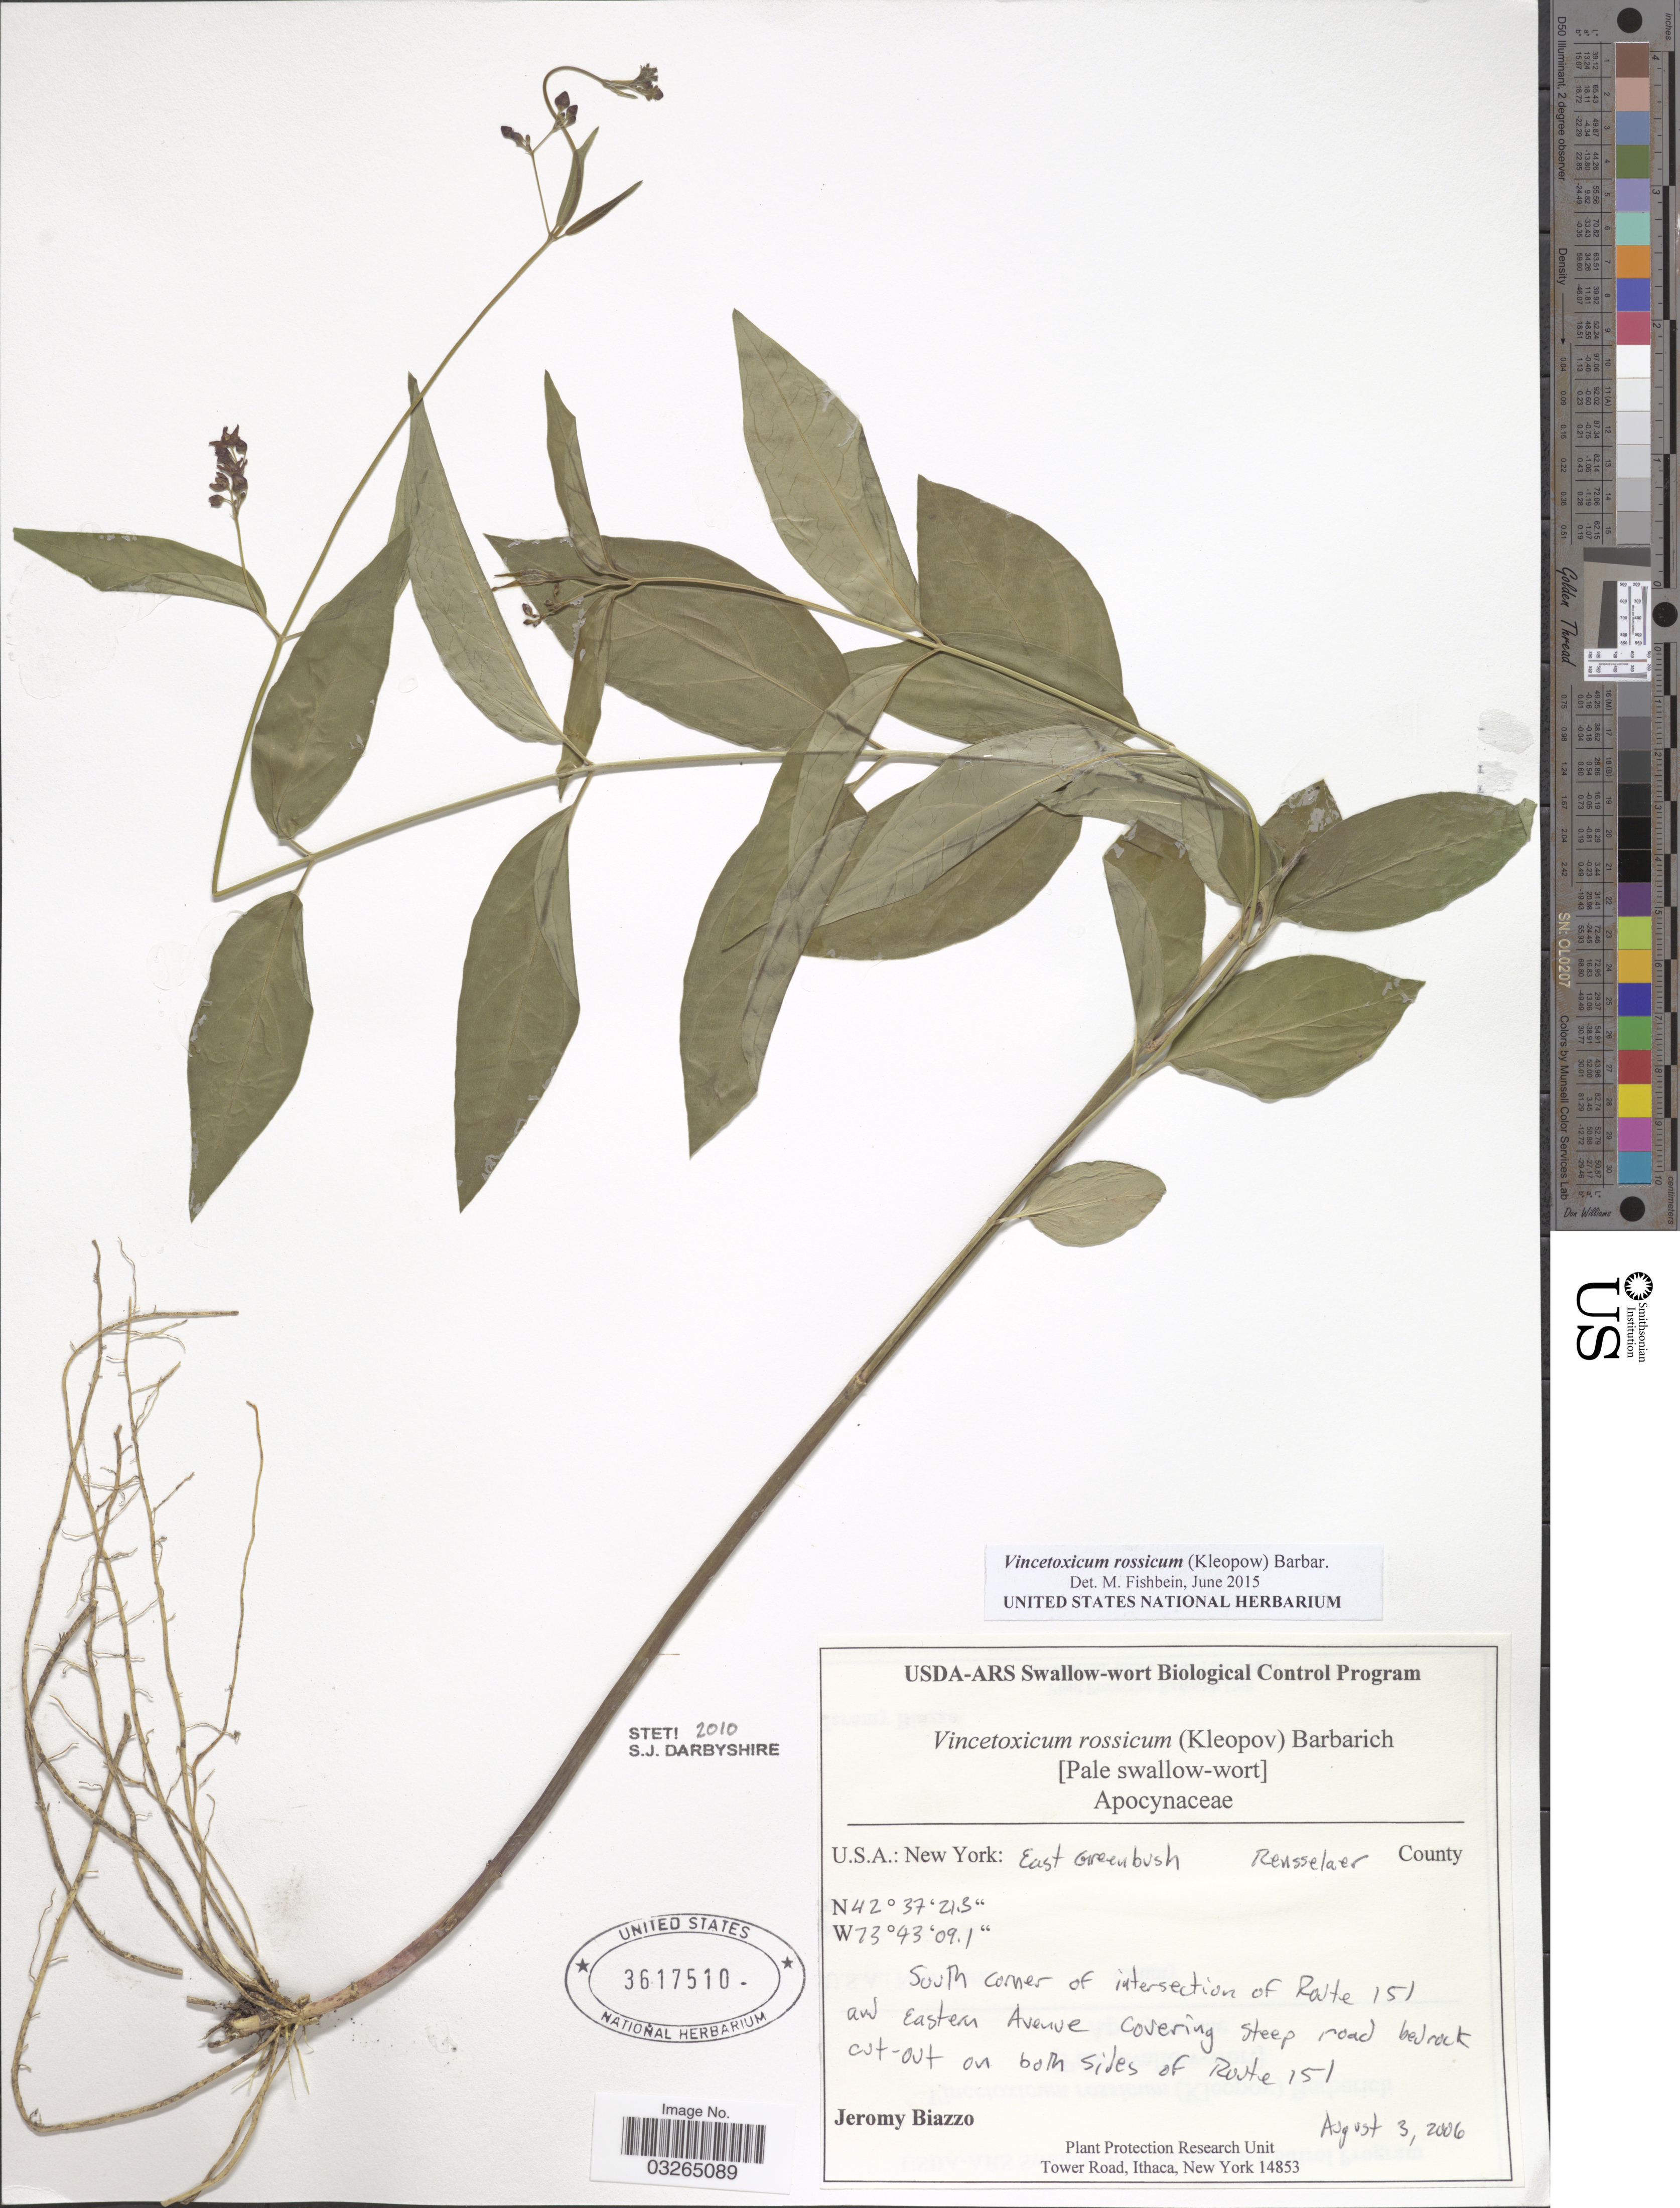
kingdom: Plantae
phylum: Tracheophyta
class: Magnoliopsida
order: Gentianales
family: Apocynaceae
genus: Vincetoxicum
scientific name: Vincetoxicum rossicum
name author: Barbar.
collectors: J. Biazzo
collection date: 2006-08-03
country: United States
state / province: New York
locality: U.S.A.: East Greenbush. Rensselaer County. South corner of intersection of Route 151 and Eastern Avenue covering steep road bed rock cut-out on both sides of Route 151.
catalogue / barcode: US 3617510